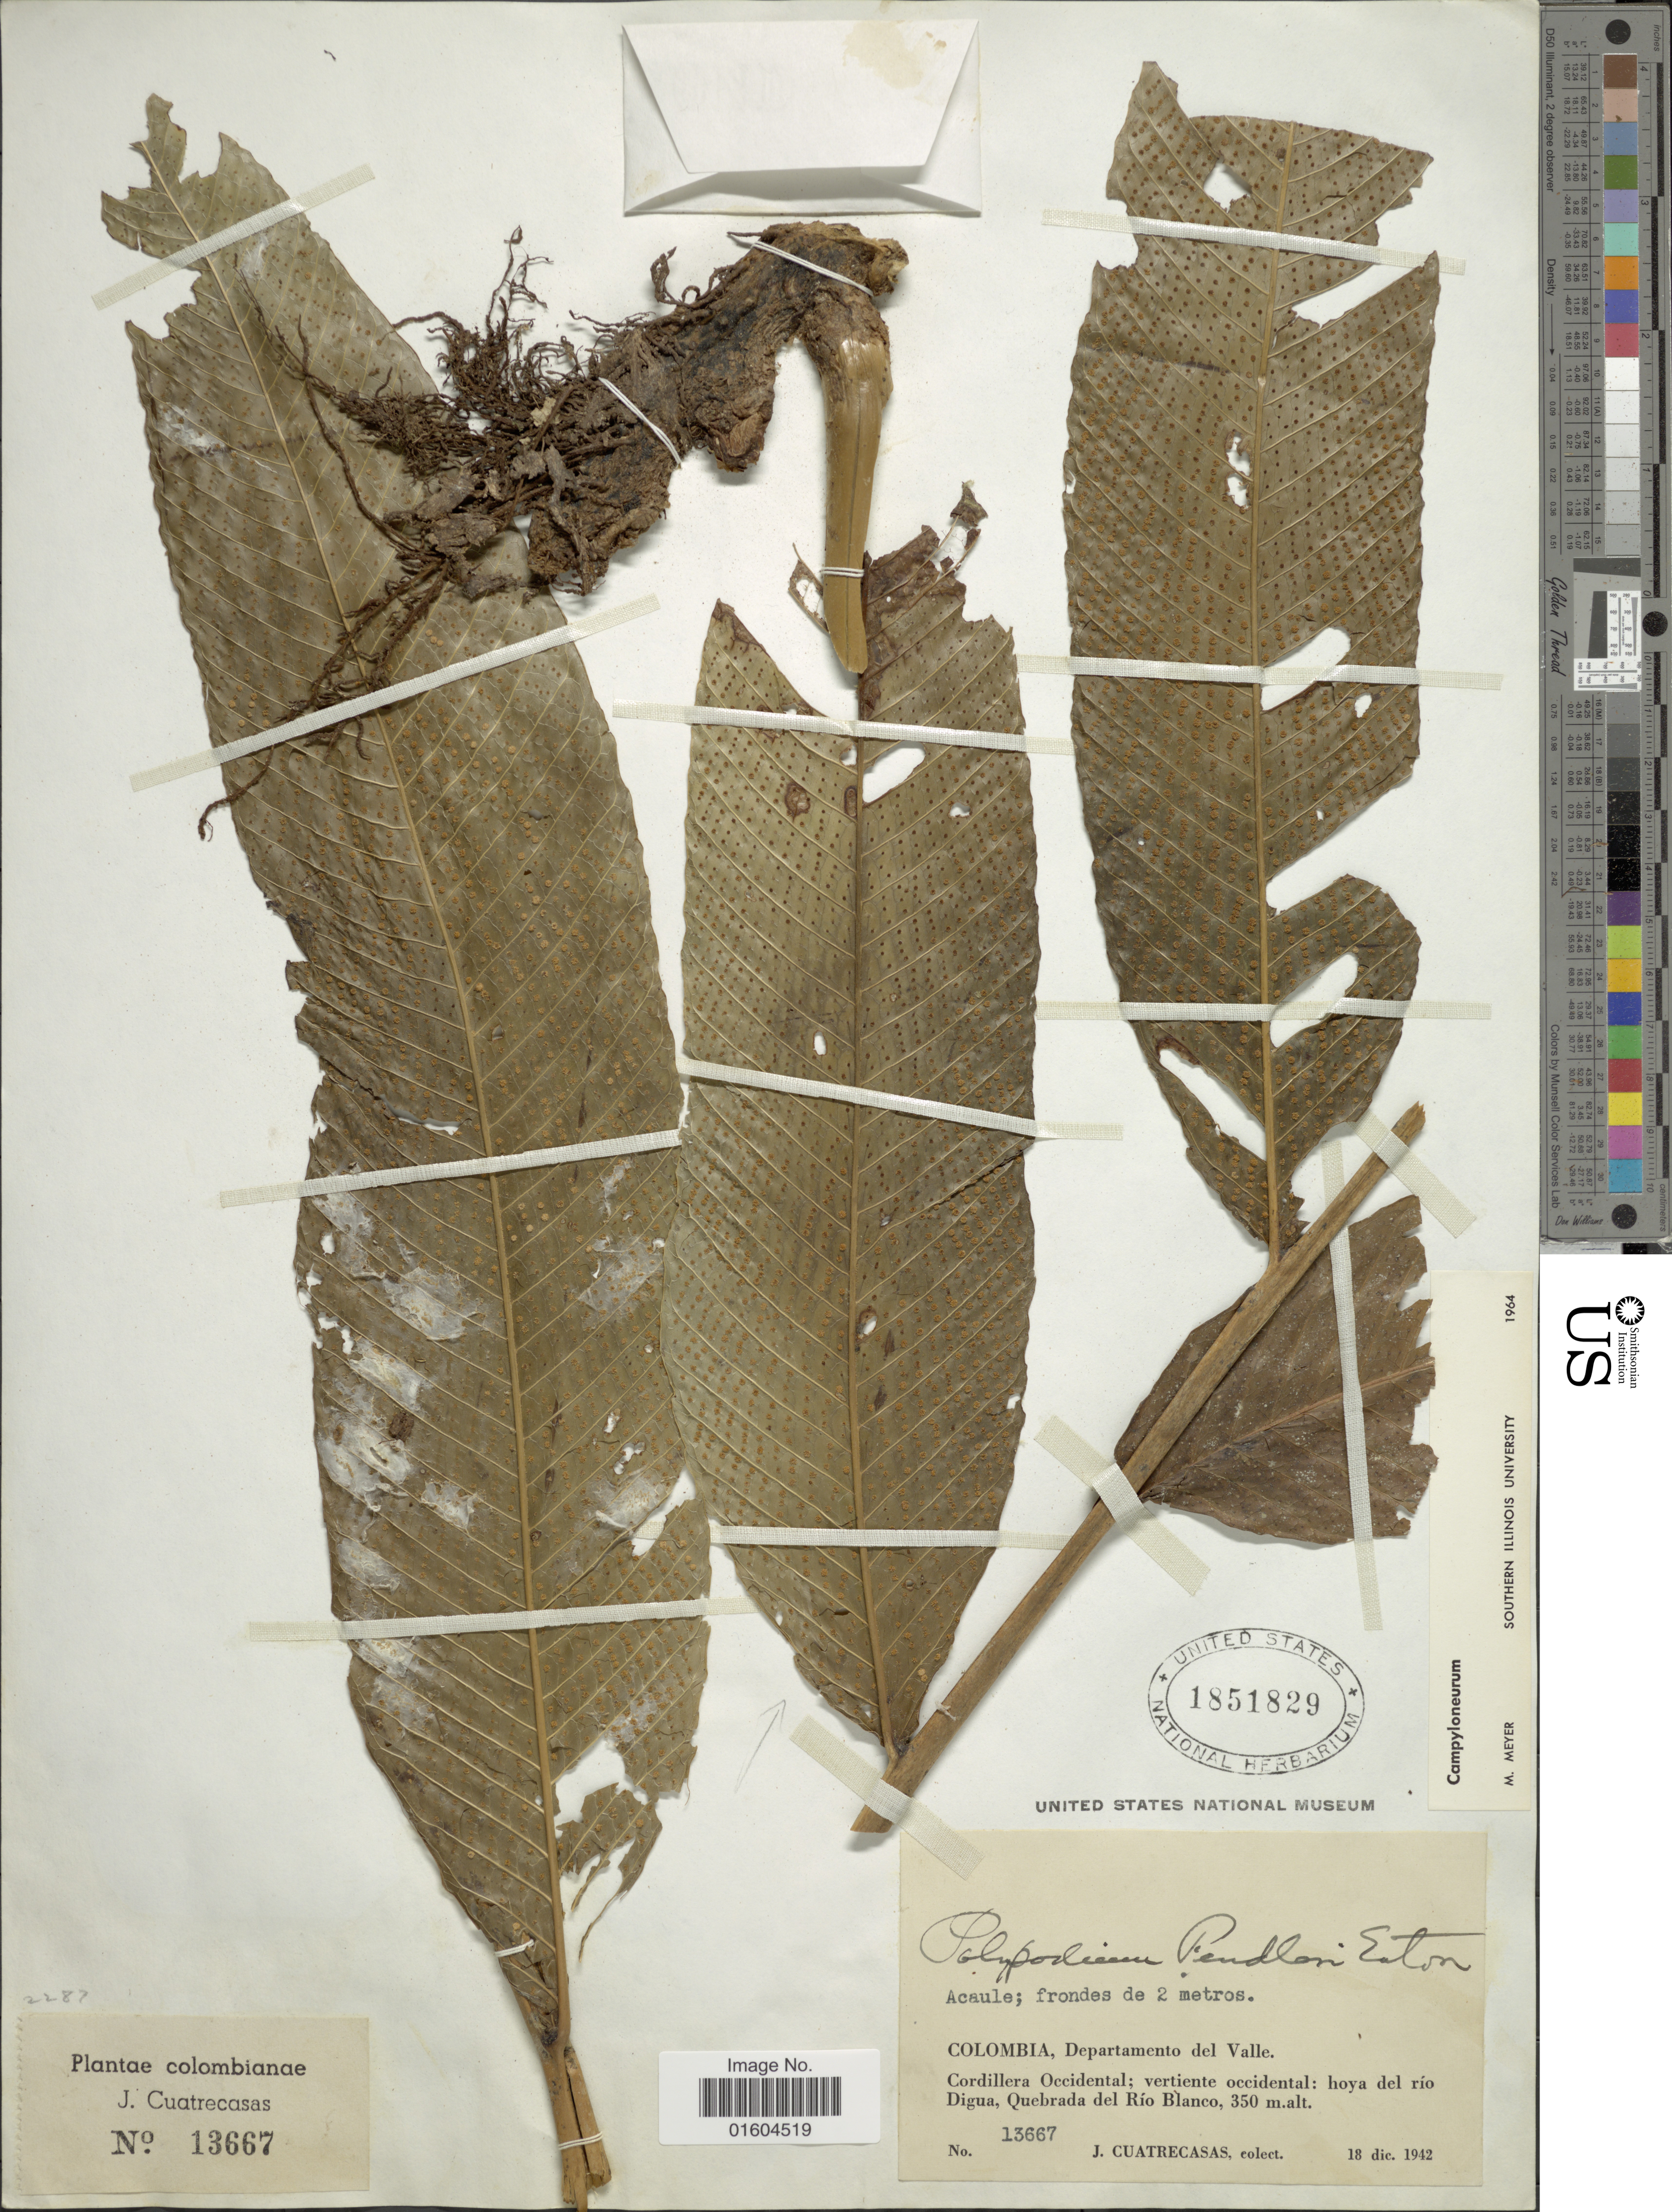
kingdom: Plantae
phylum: Tracheophyta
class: Polypodiopsida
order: Polypodiales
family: Polypodiaceae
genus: Campyloneurum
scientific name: Campyloneurum magnificum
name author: T. Moore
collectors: J. Cuatrecasas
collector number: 13667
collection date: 1942-12-18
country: Colombia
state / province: Valle del Cauca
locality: Colombia, Departamento del Valle. Cordillera Occidental, vertiente occidental: hoya del rio Digua, Quebrada del Rio Blanco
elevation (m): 350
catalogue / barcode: US 1851829